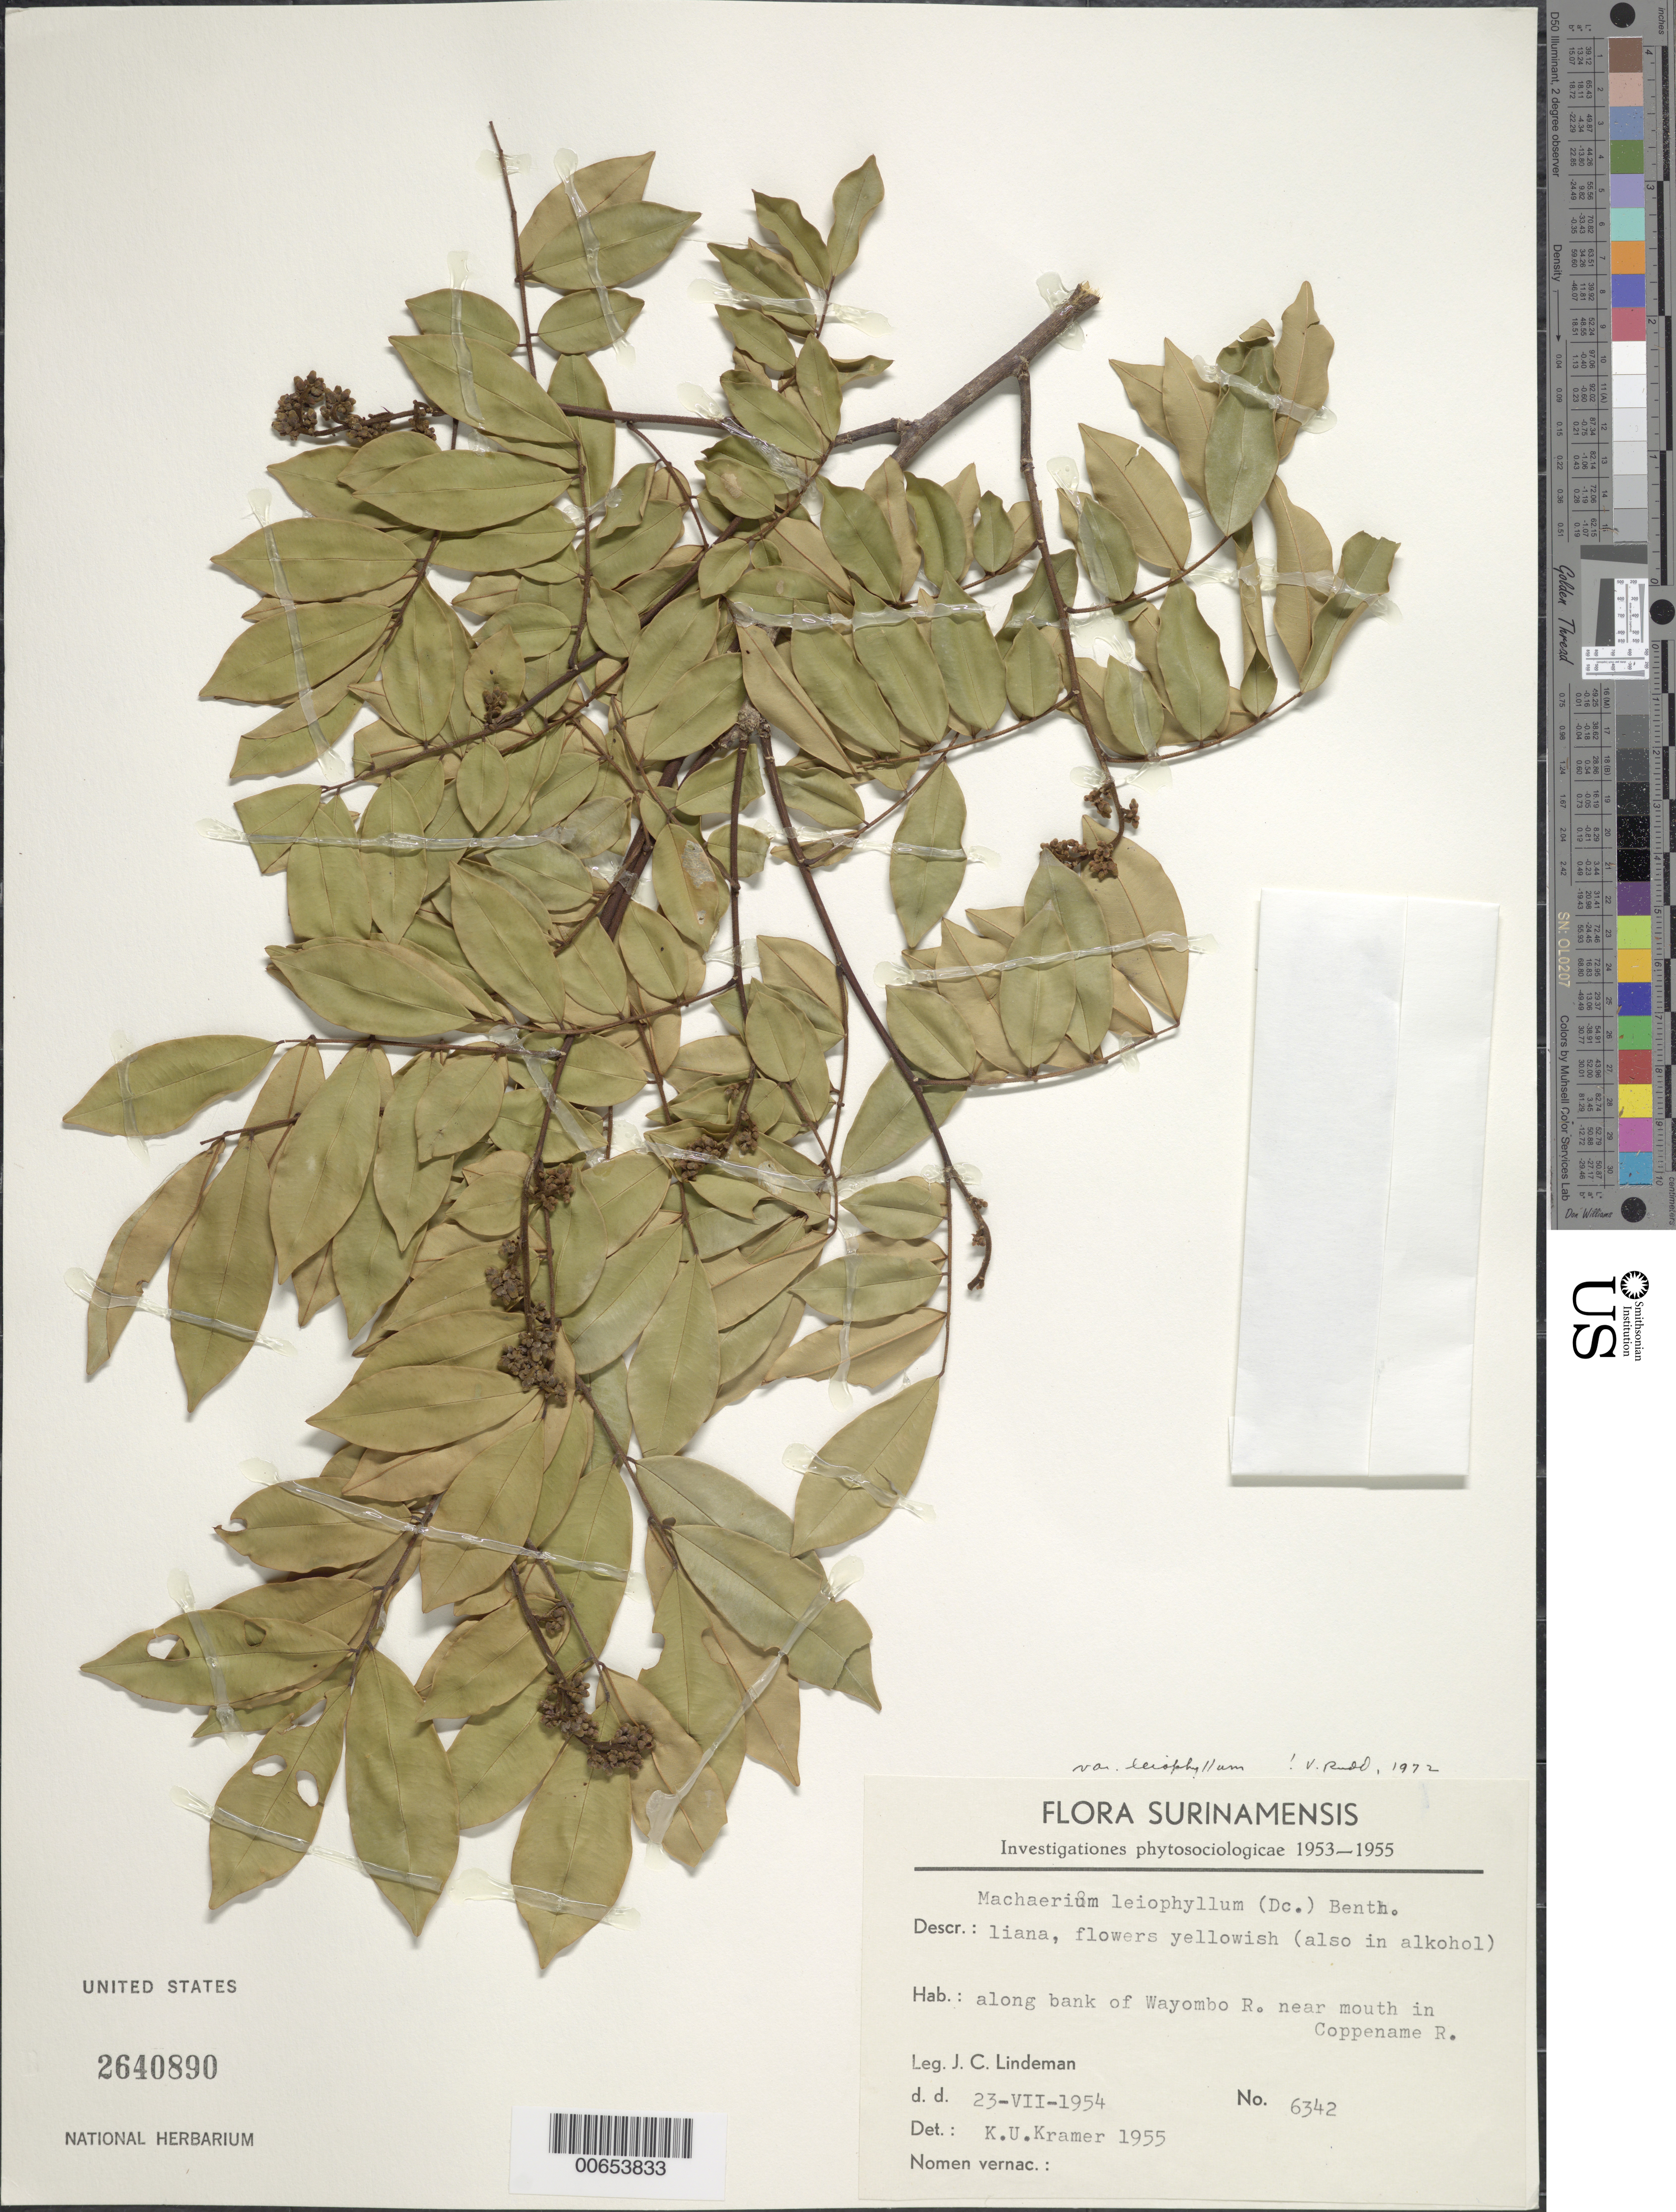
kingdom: Plantae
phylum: Tracheophyta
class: Magnoliopsida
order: Fabales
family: Fabaceae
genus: Machaerium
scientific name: Machaerium leiophyllum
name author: (DC.) Benth.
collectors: J. C. Lindeman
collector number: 6342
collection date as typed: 23-Jul-54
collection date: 1954-07-23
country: Suriname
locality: Wayombo R., near junction with Coppename R.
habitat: Riverbank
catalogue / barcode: US 2640890